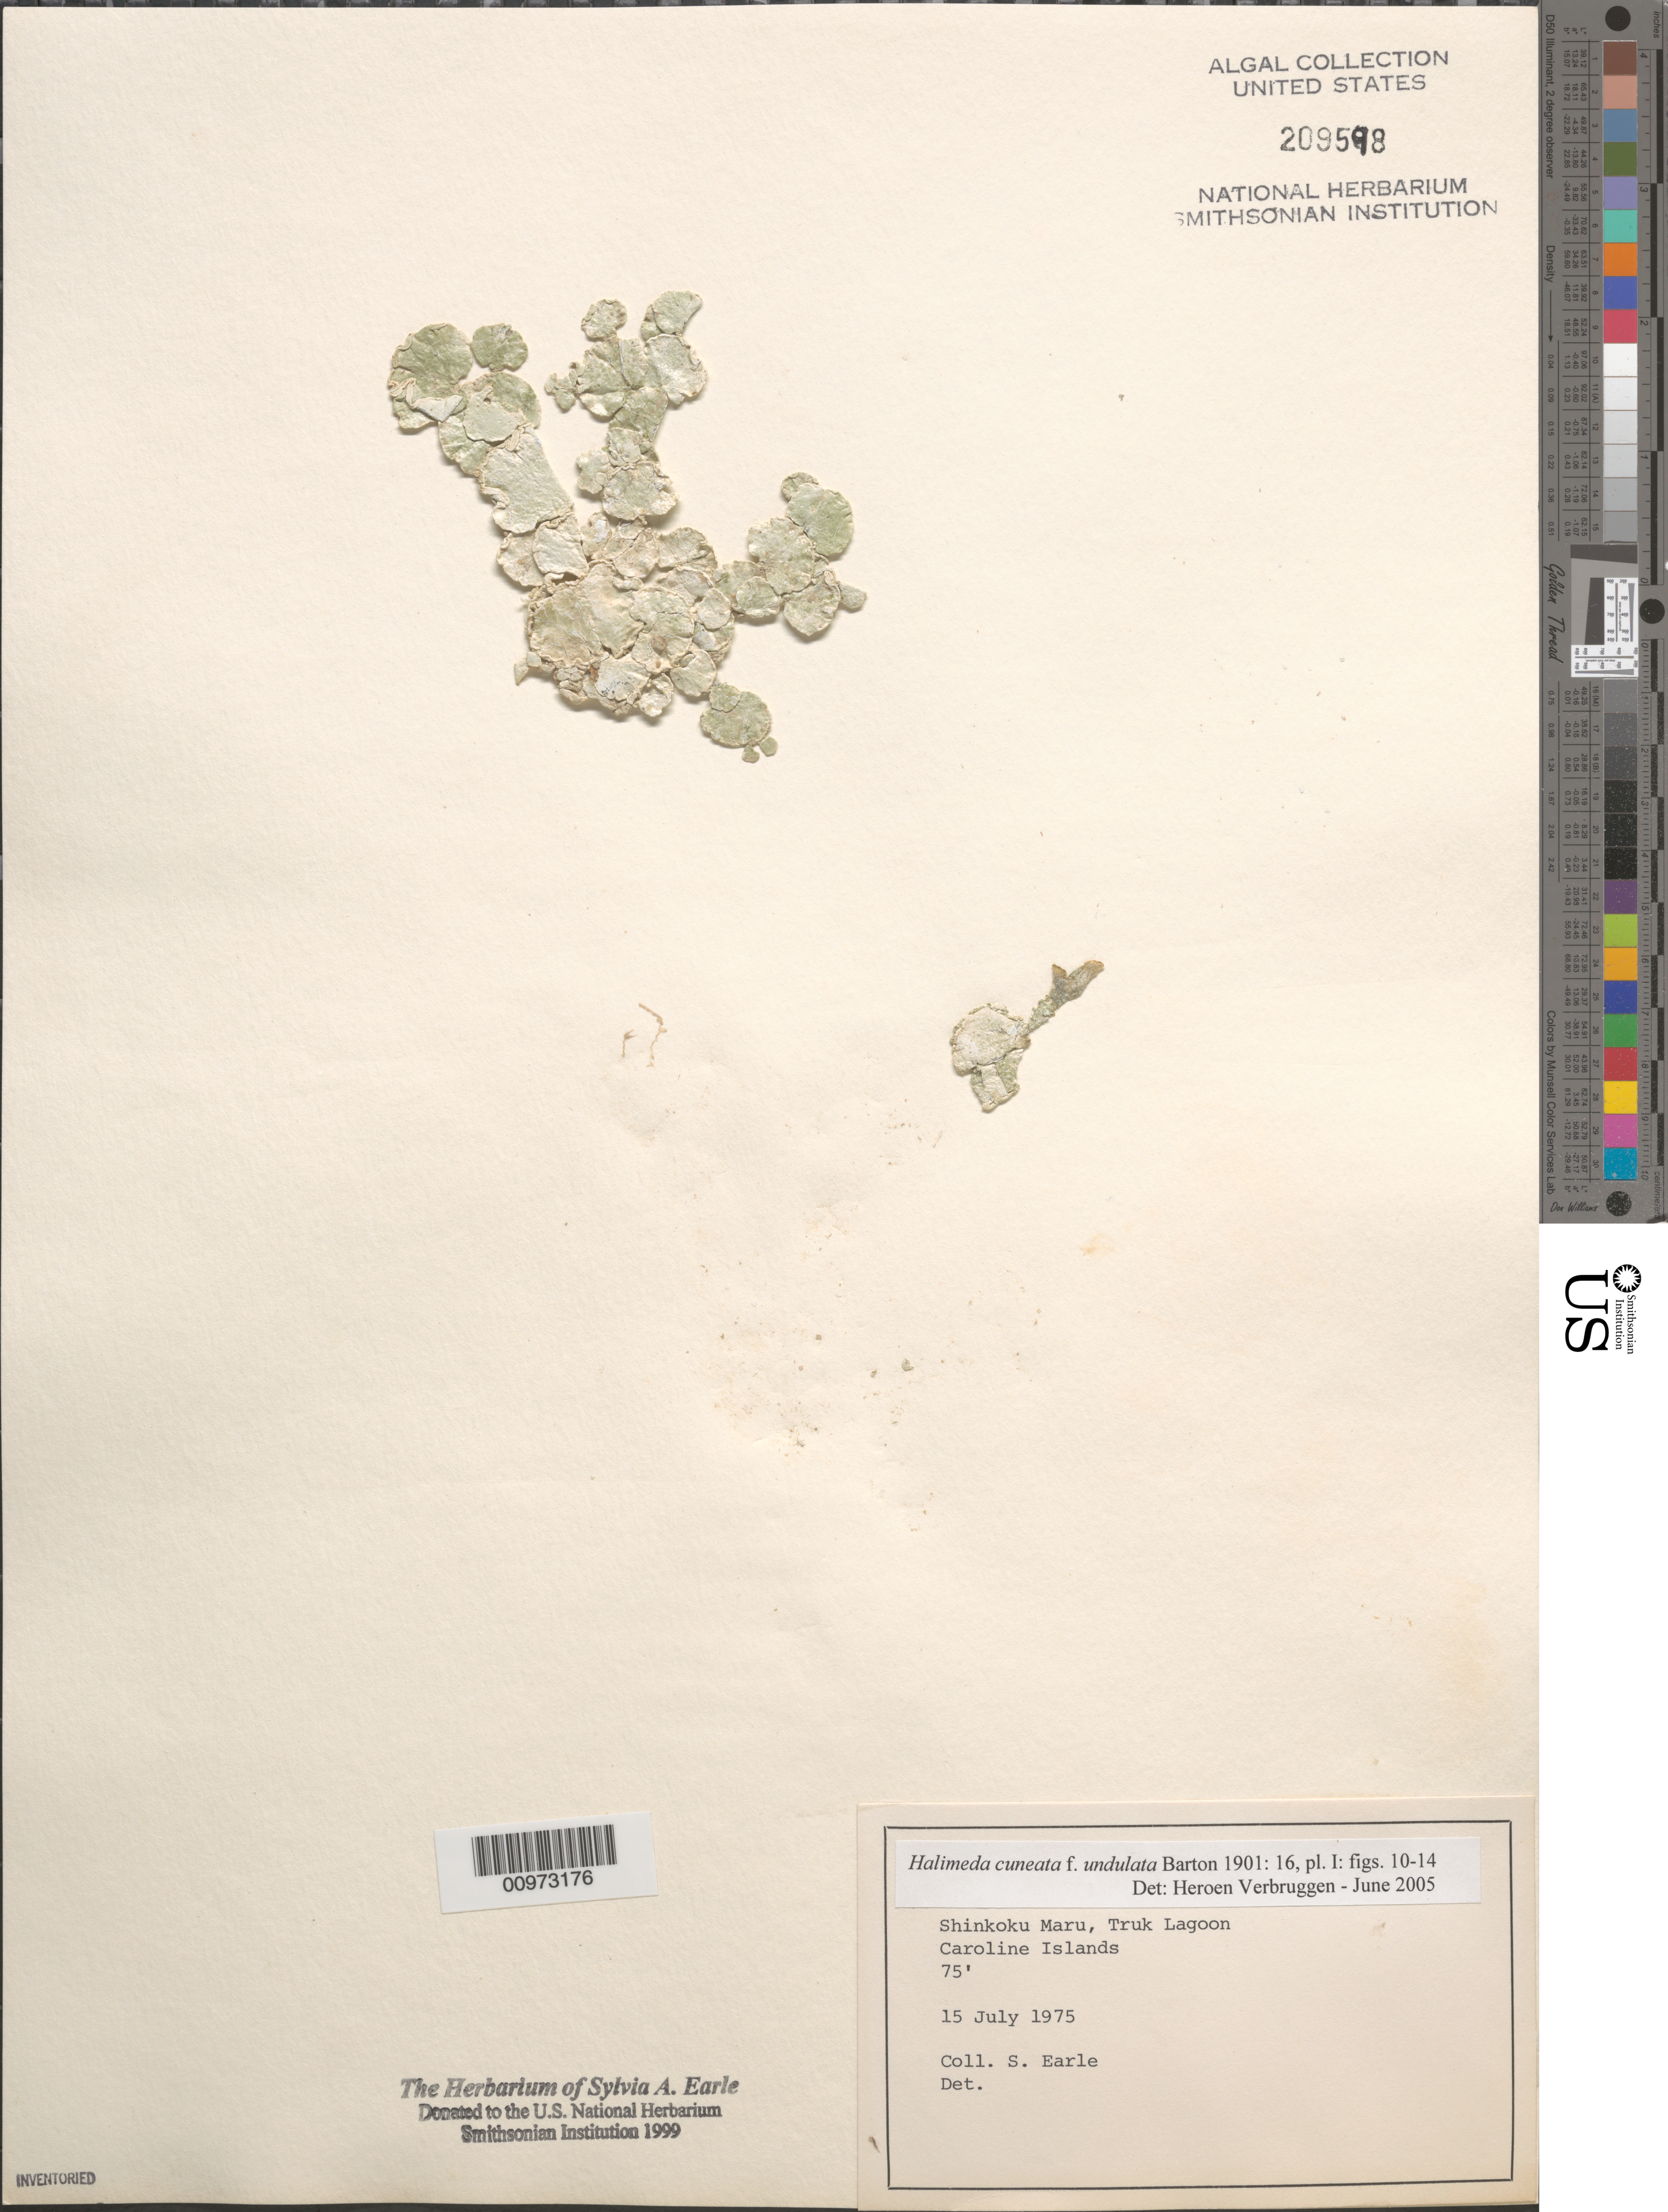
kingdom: Plantae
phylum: Chlorophyta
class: Ulvophyceae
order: Bryopsidales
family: Halimedaceae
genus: Halimeda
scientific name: Halimeda cuneata f. undulata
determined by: Verbruggen, H.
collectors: S. A. Earle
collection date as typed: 15 Jul 1975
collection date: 1975-07-15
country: Micronesia, Federated States of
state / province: Truk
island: Truk (Chuuk) Is.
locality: Chuuk Lagoon (Truk Lagoon), Shinkoku Maru shipwreck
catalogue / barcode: US 209598